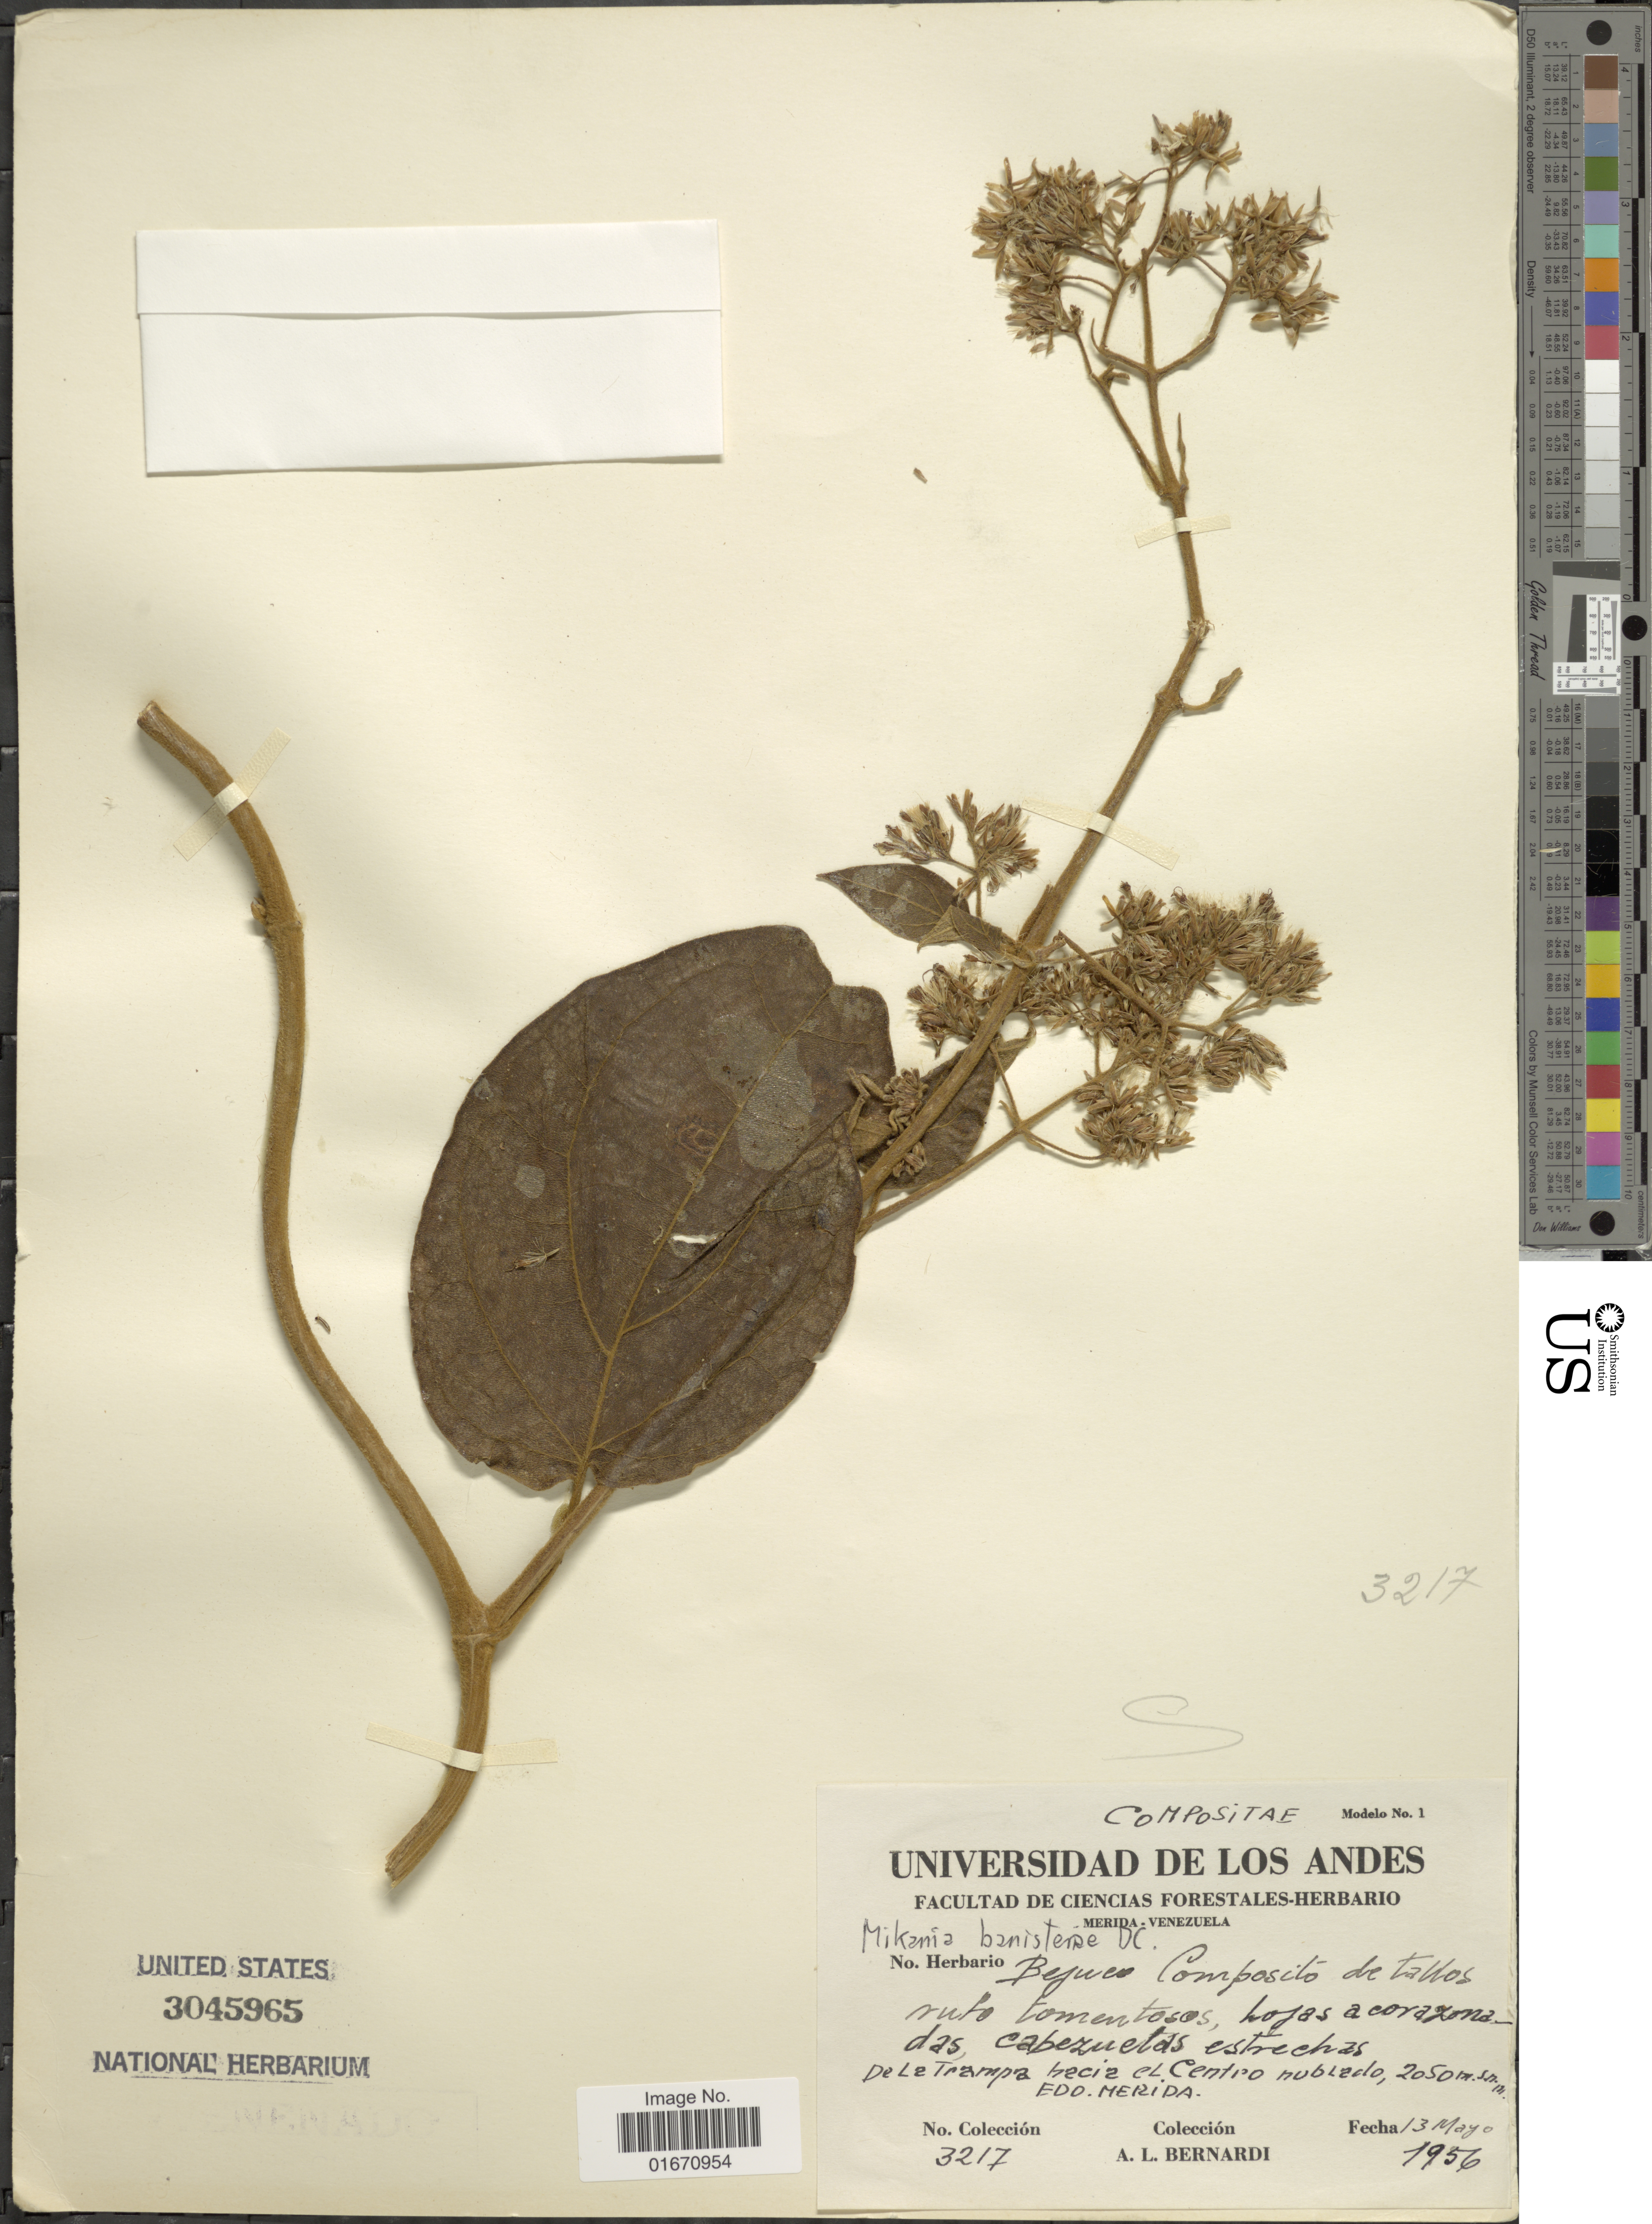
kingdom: Plantae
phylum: Tracheophyta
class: Magnoliopsida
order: Asterales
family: Asteraceae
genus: Mikania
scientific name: Mikania banisteriae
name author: DC.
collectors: A. L. Bernardi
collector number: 3217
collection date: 1956-05-13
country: Venezuela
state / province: Mérida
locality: Hojas a corazona das cabezuelas estrechas de la Trampa hacia el Centro nublado [interpreted]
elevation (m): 2050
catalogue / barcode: US 3045965